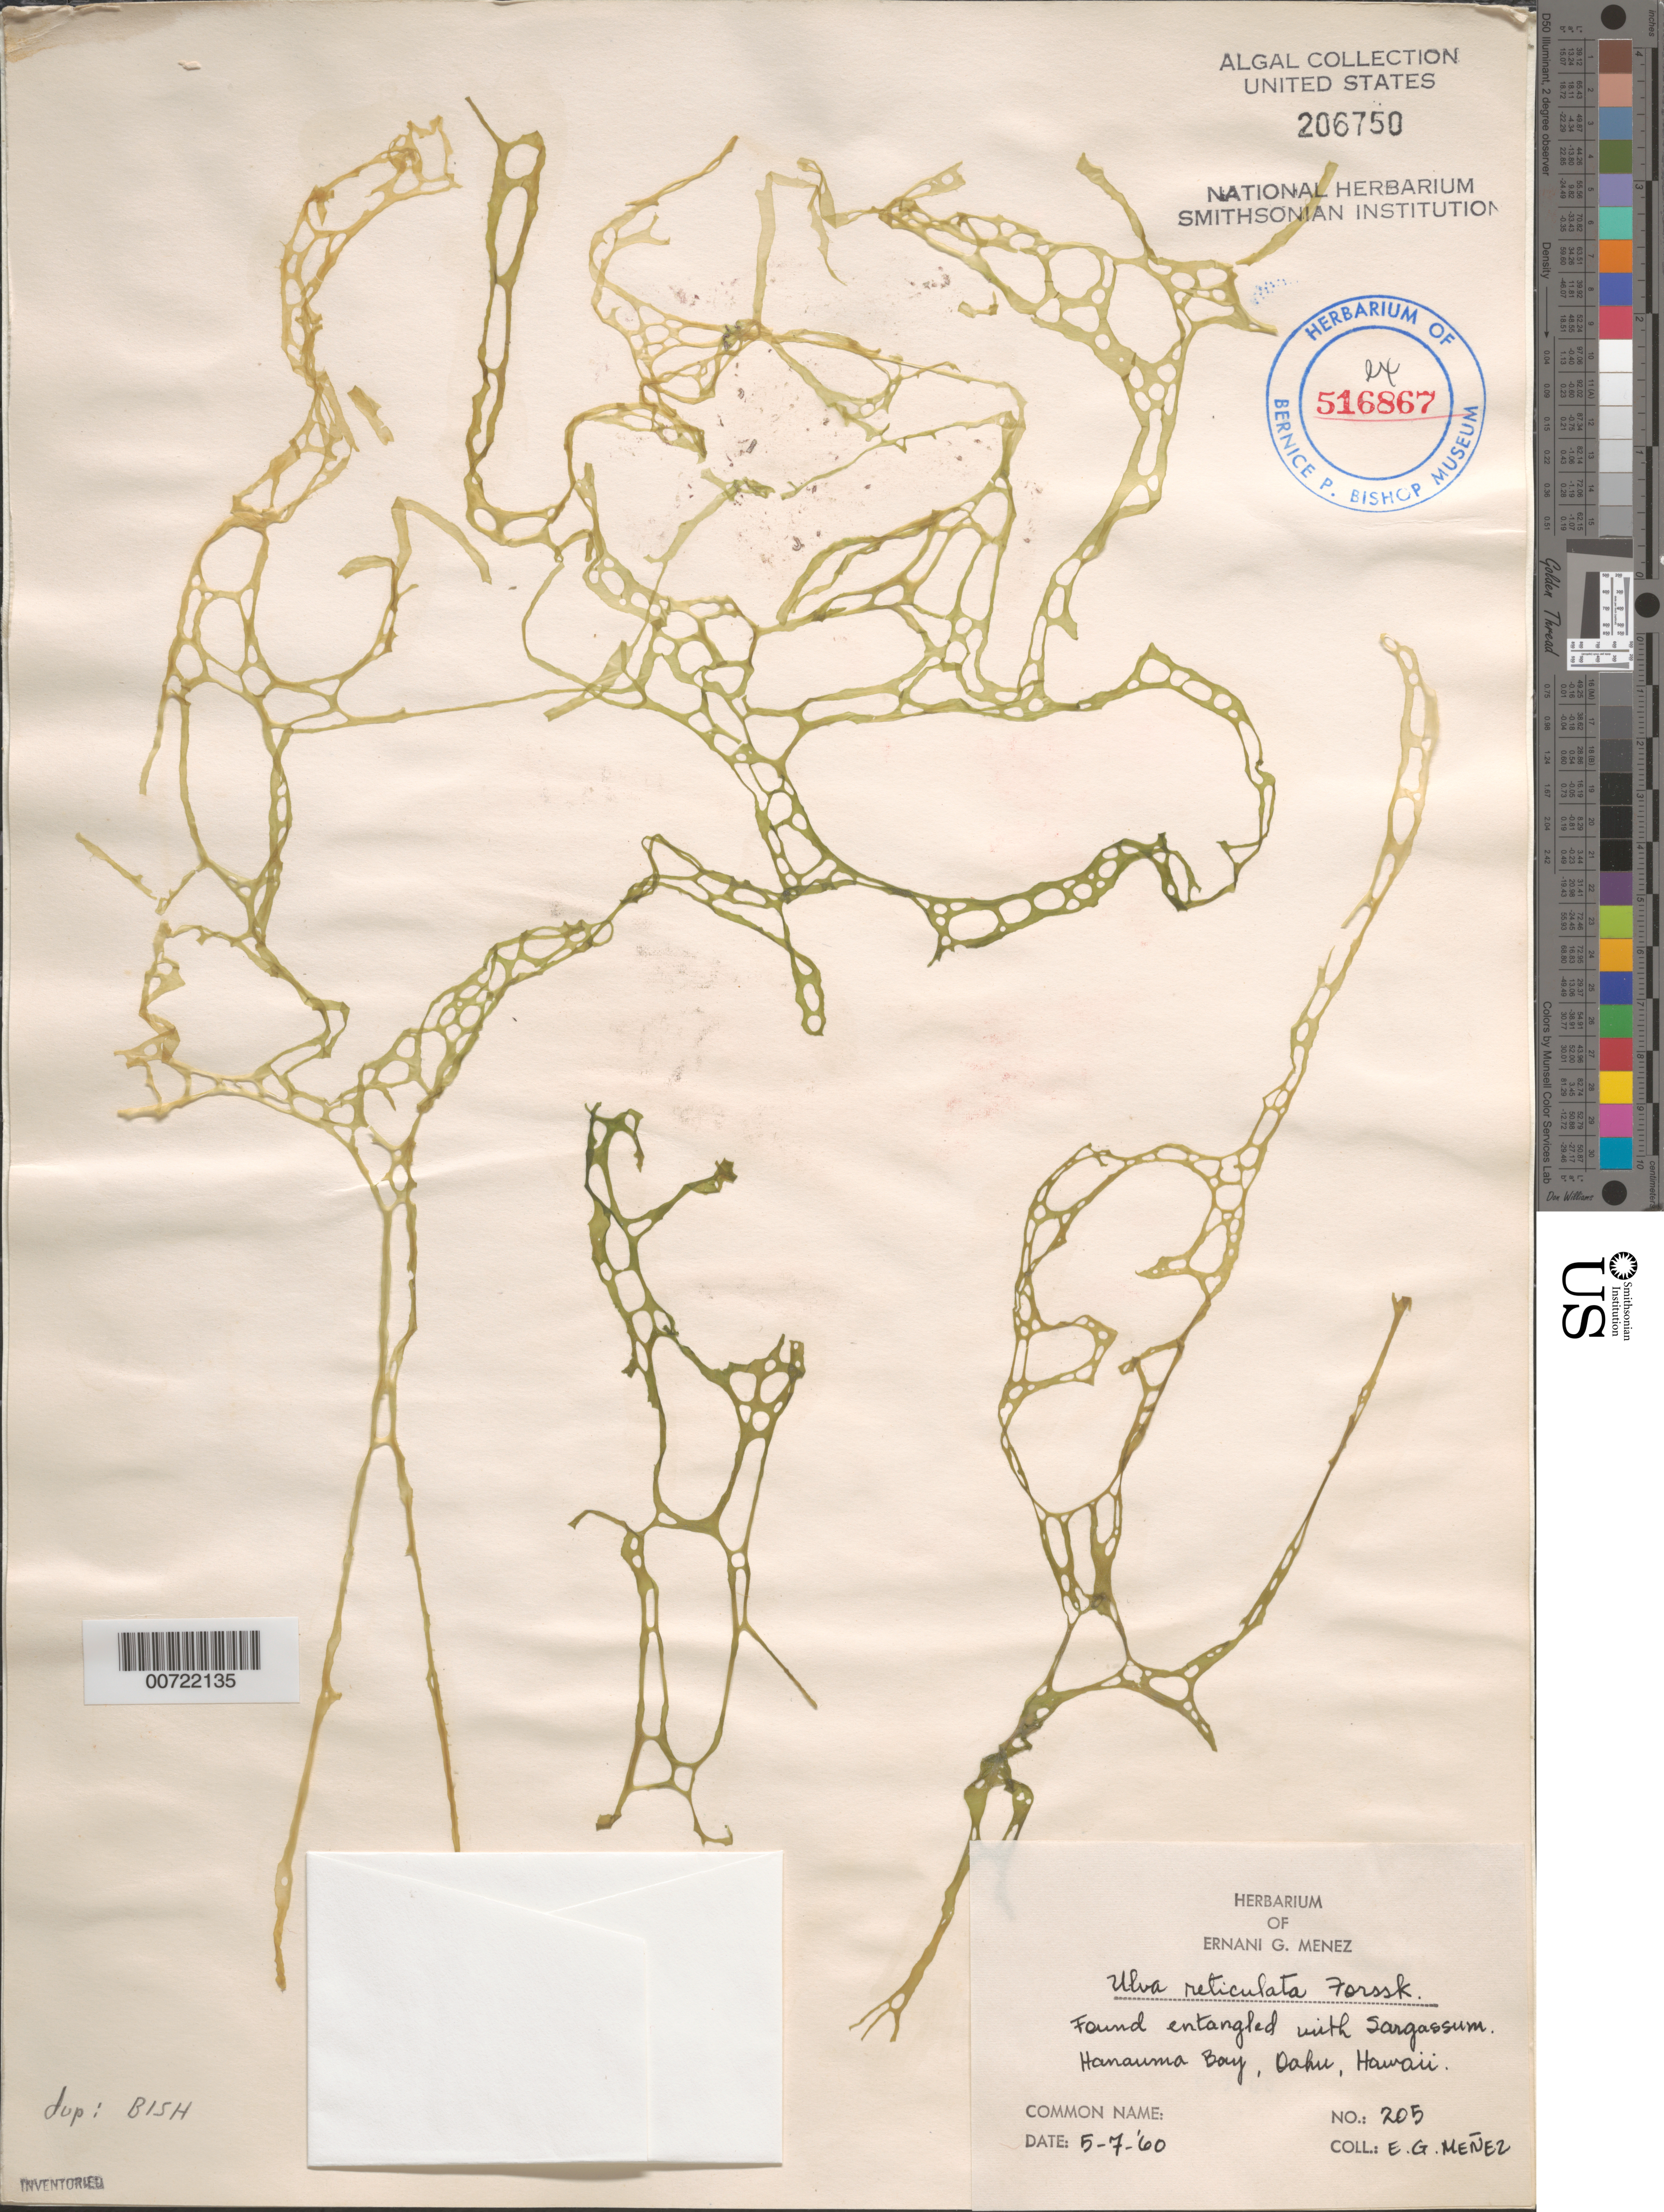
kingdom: Plantae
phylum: Chlorophyta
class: Ulvophyceae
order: Ulvales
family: Ulvaceae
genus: Ulva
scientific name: Ulva reticulata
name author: Forssk.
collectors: Meñez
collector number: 205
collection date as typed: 07 May 1960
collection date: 1960-05-07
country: United States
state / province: Hawaii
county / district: Honolulu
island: Oahu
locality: Hanauma Bay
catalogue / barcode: US 206750